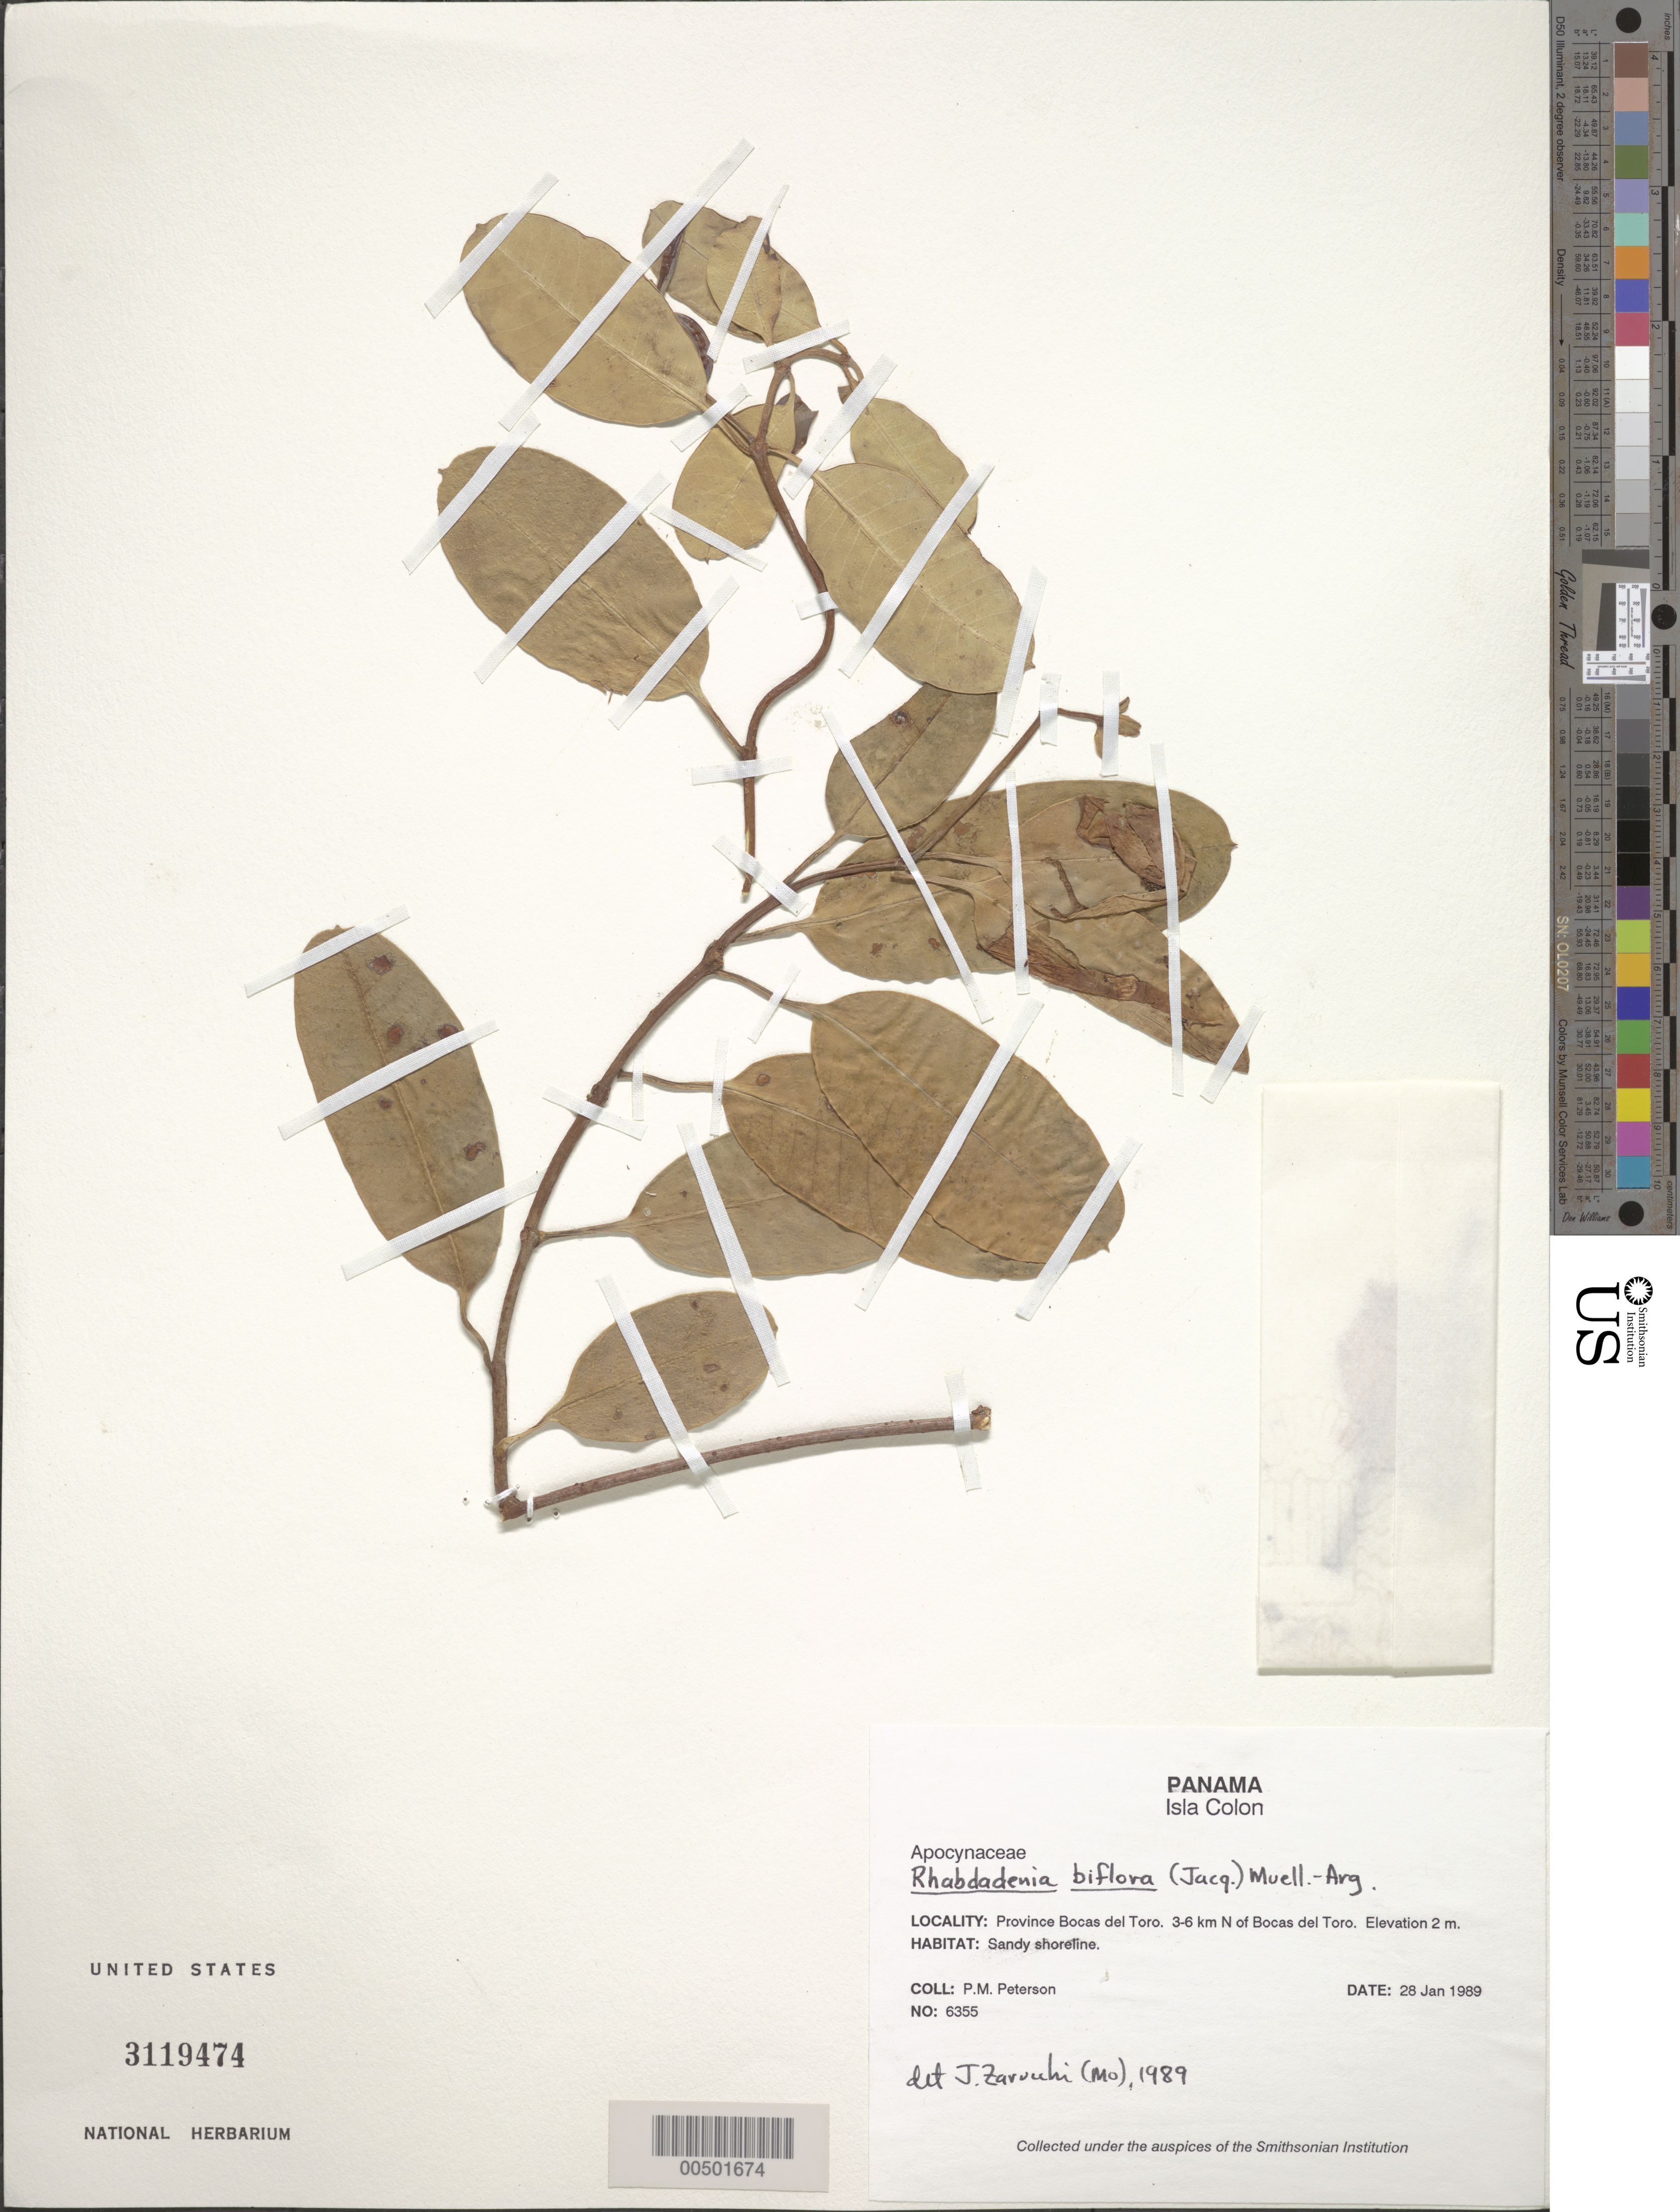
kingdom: Plantae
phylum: Tracheophyta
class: Magnoliopsida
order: Gentianales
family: Apocynaceae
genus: Rhabdadenia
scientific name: Rhabdadenia biflora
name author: (Jacq.) Müll. Arg.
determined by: Zarucchi, J. L.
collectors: P. M. Peterson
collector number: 06355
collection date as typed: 28 Jan 1989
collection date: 1989-01-28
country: Panama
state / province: Bocas del Toro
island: Colón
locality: Isla Colon, 3-6 km N of Bocas del Toro.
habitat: Sandy shoreline.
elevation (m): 2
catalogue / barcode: US 3119474